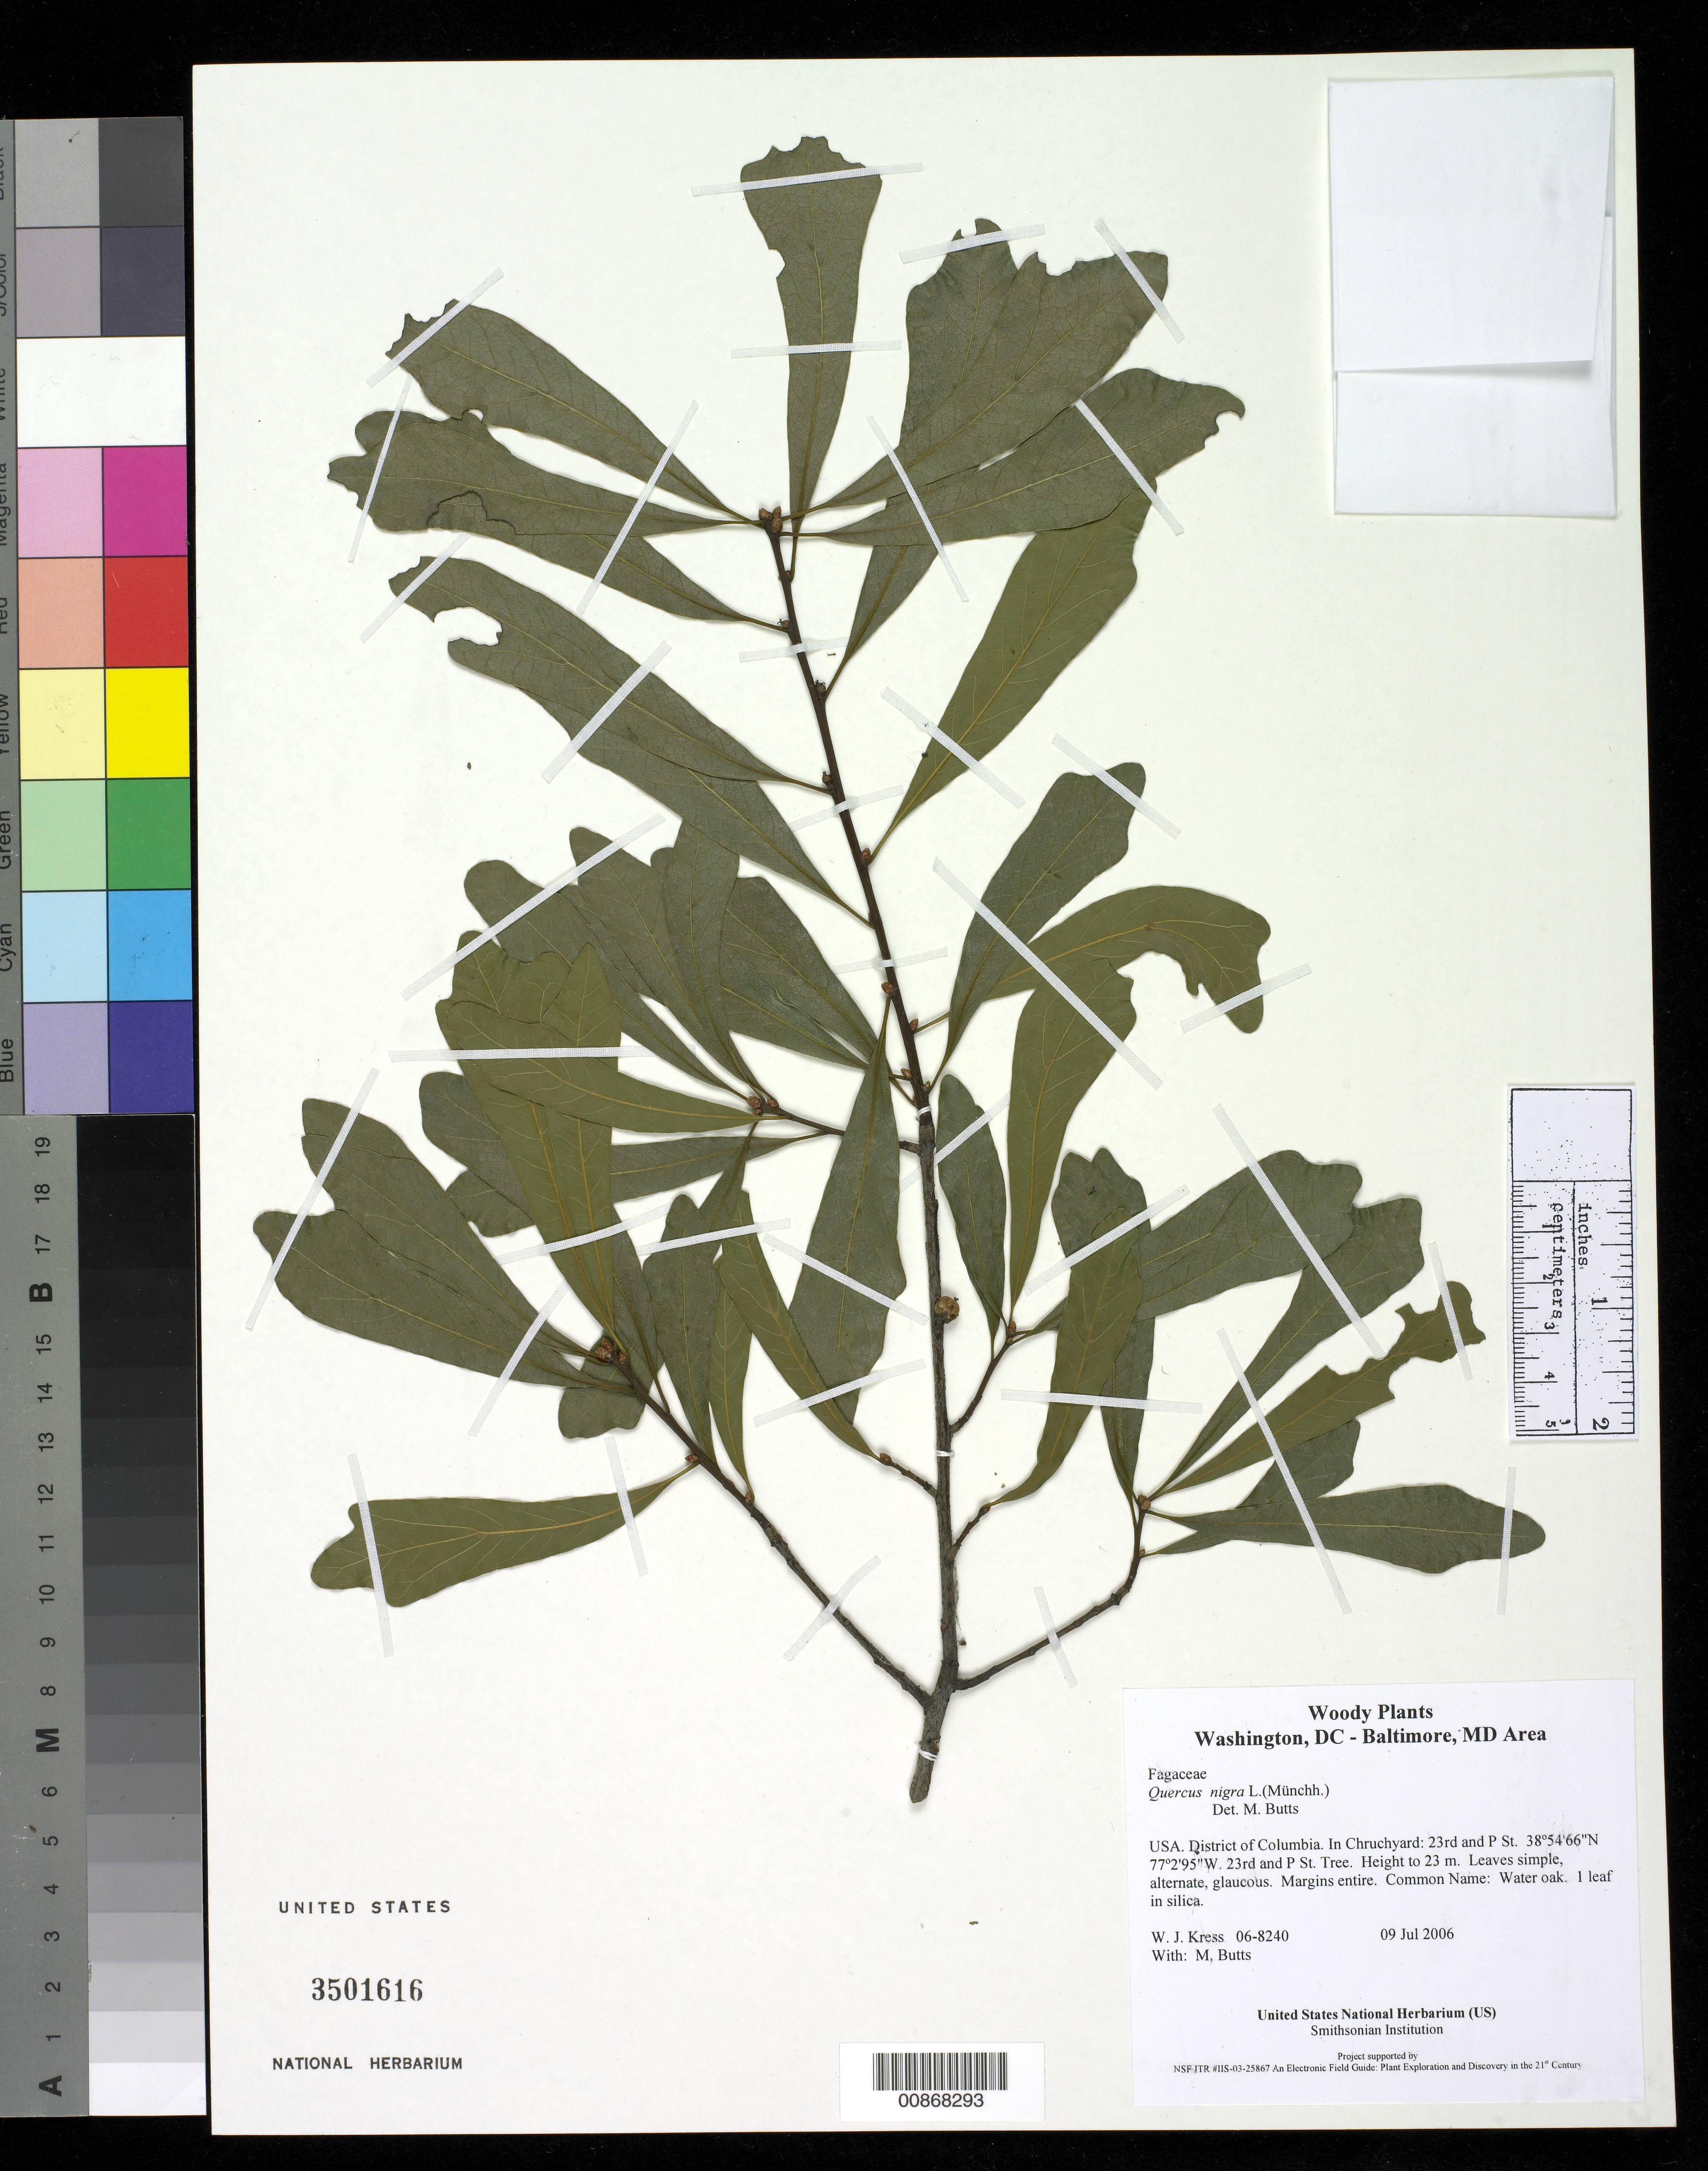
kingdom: Plantae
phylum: Tracheophyta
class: Magnoliopsida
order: Fagales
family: Fagaceae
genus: Quercus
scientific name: Quercus nigra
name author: L.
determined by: Butts, M. B.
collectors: W. J. Kress & M. B. Butts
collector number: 06-8240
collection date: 2006-07-09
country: United States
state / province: District of Columbia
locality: In Churchyard: 23rd and P St.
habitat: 23rd and P St.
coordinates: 38 54 66 N, 77 2 95 W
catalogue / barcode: US 3501616